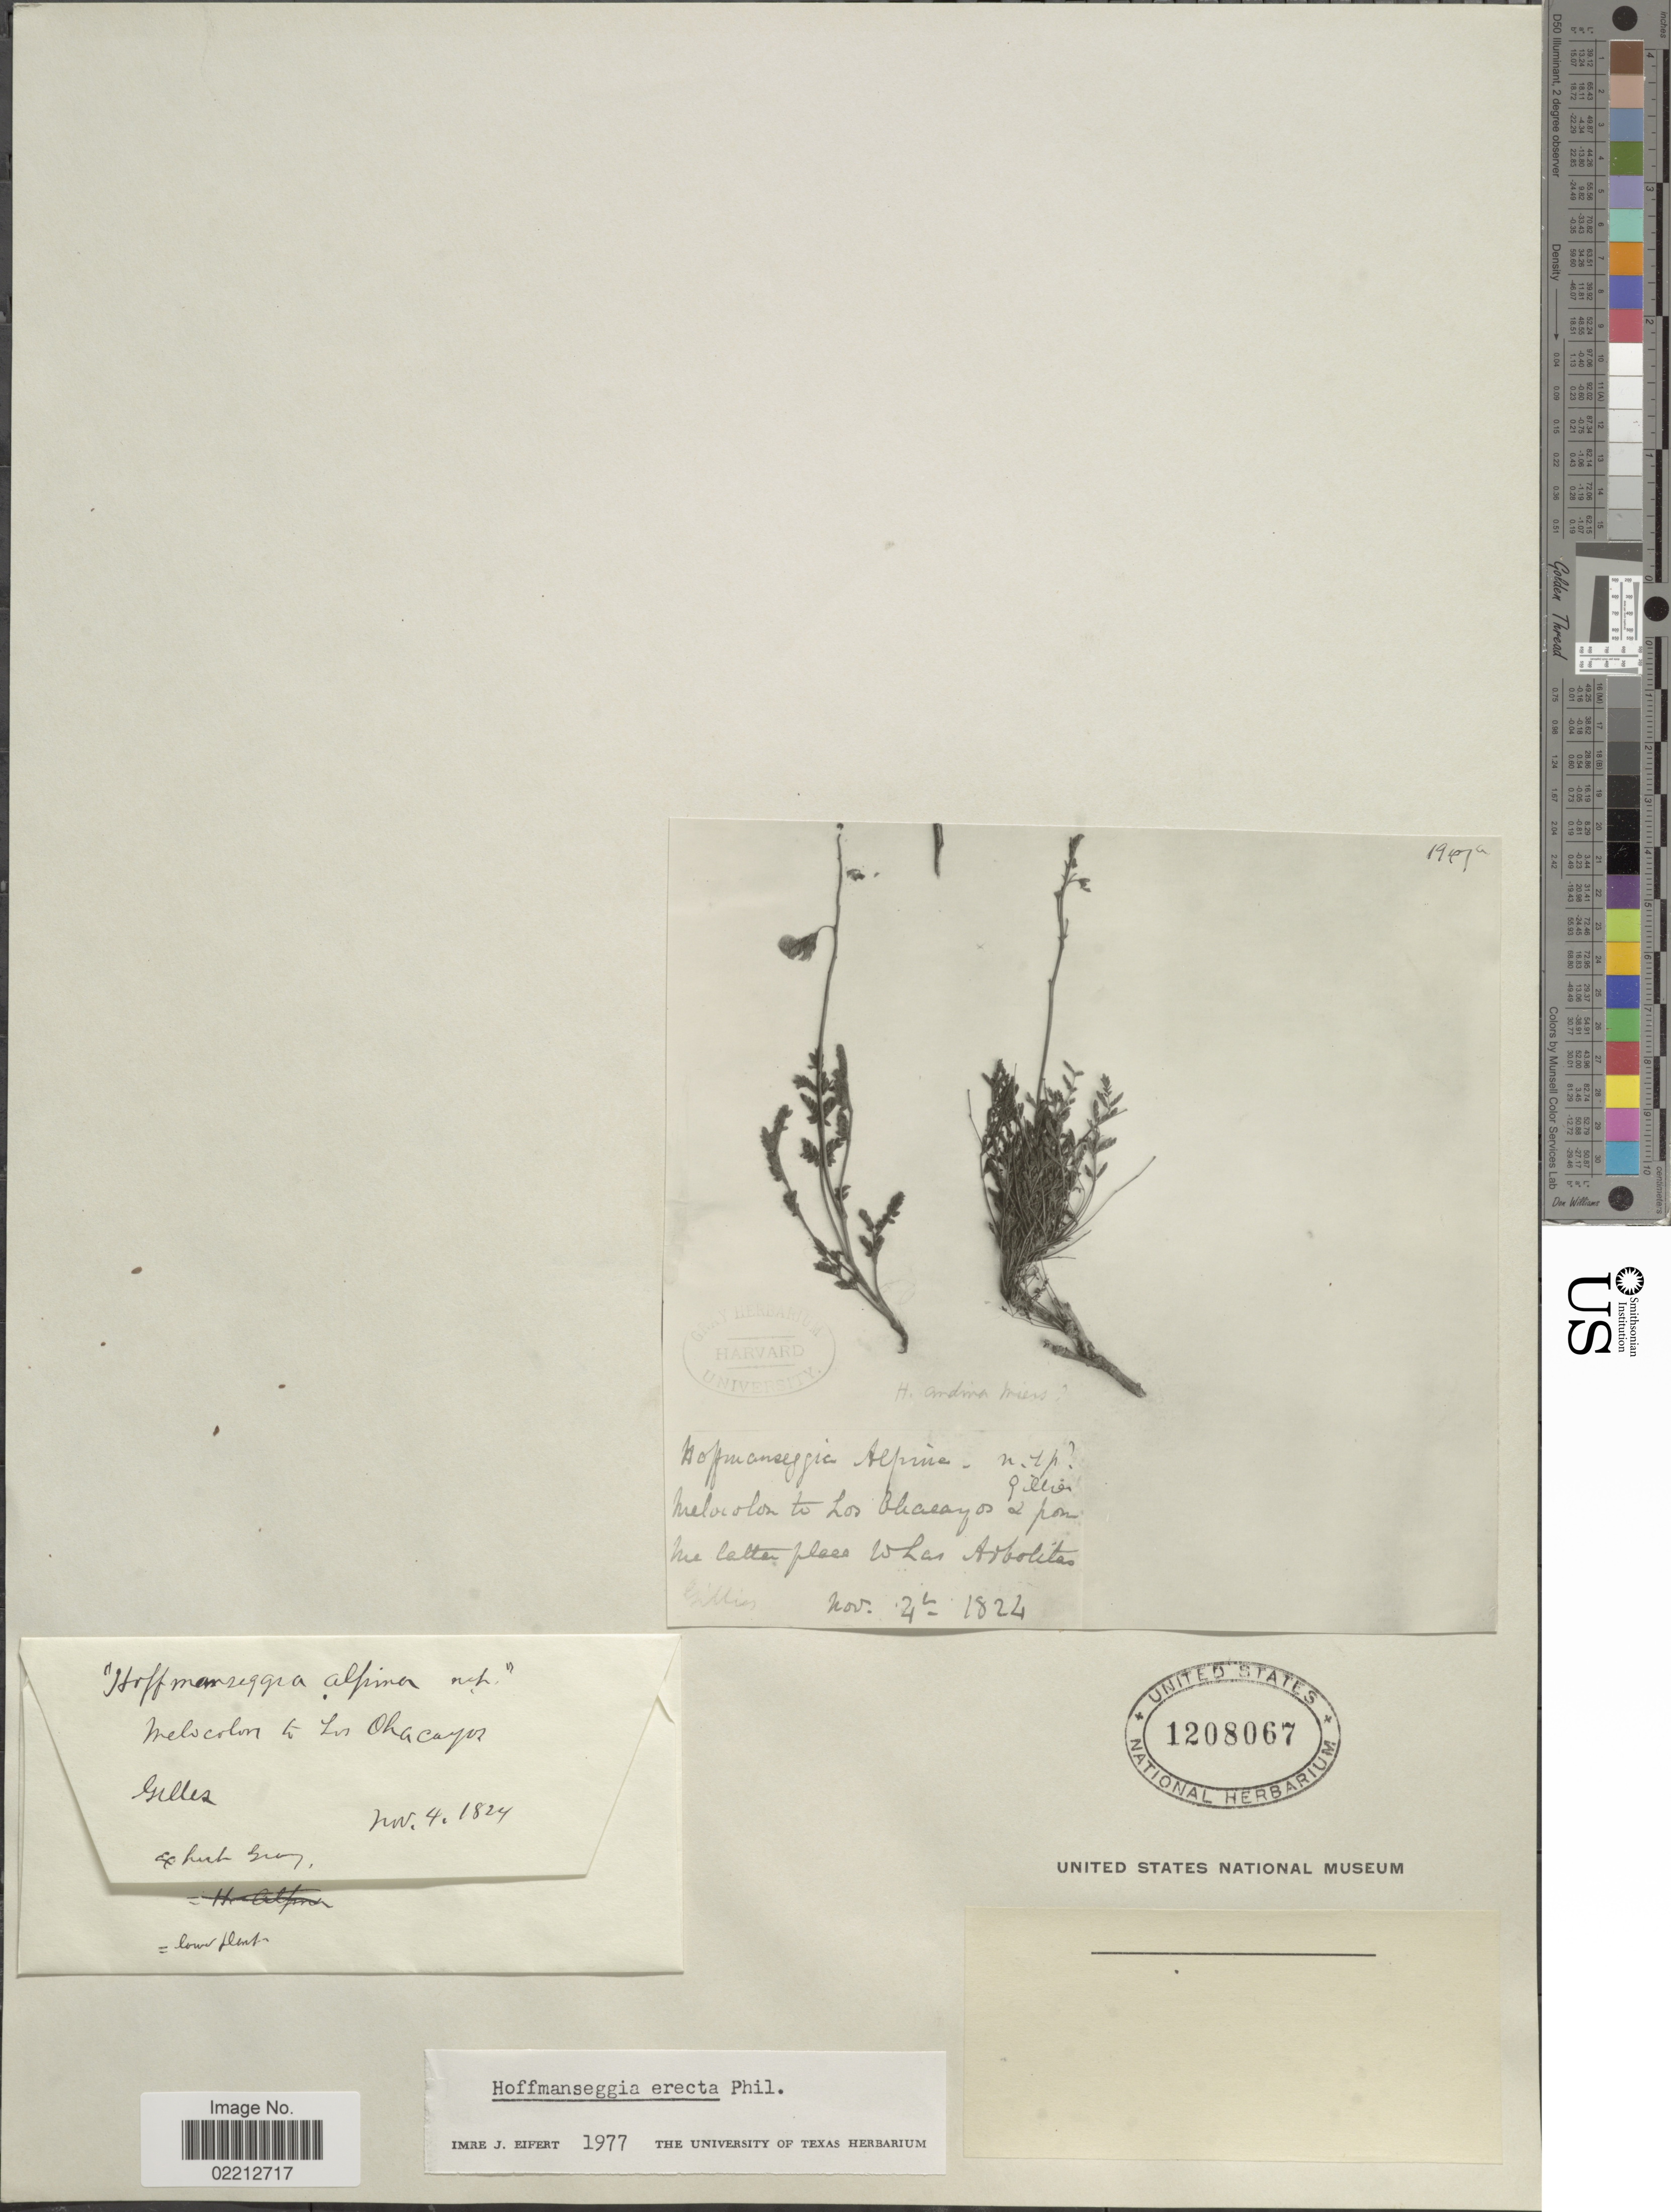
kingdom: Plantae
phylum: Tracheophyta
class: Magnoliopsida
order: Fabales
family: Fabaceae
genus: Hoffmannseggia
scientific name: Hoffmannseggia erecta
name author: Phil.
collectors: -. Gillis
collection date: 1824-11-04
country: Chile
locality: Melocoton to Los Chacayes.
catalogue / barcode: US 1208067